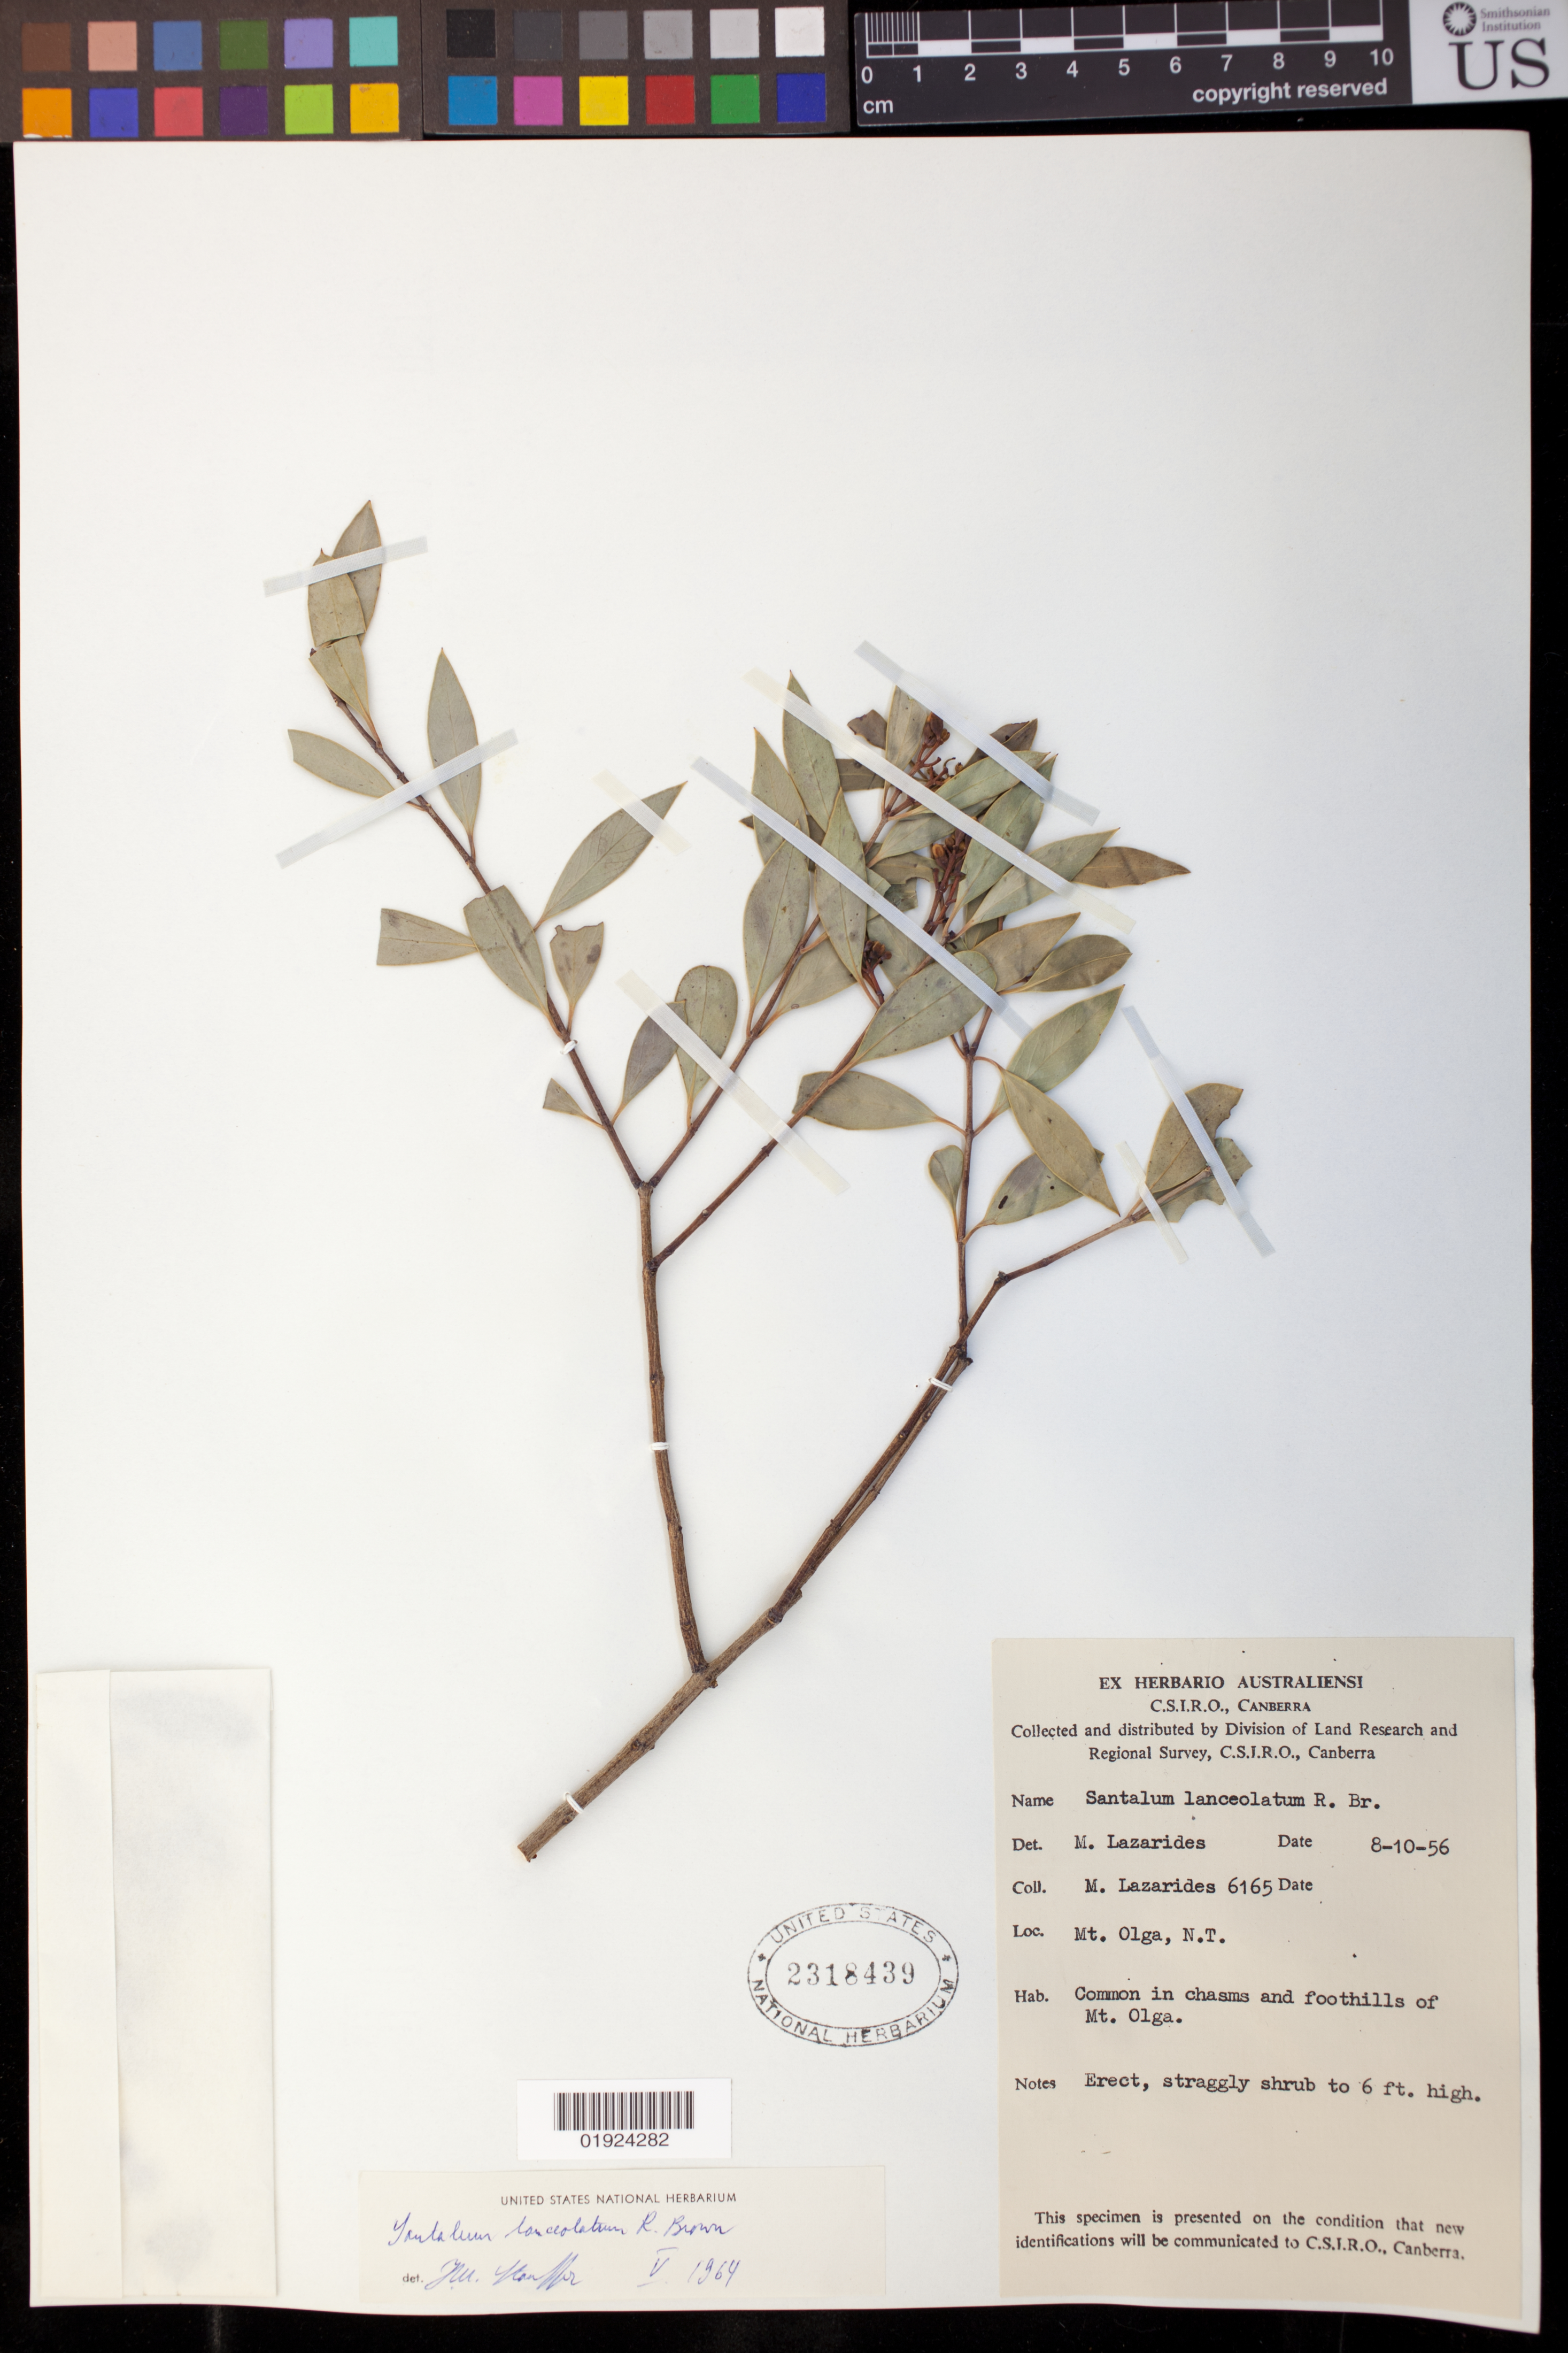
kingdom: Plantae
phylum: Tracheophyta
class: Magnoliopsida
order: Santalales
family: Santalaceae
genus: Santalum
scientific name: Santalum lanceolatum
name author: Schltdl.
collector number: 6165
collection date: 1956-08-10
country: Australia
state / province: Northern Territory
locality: Mt. Olga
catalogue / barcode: US 2318439